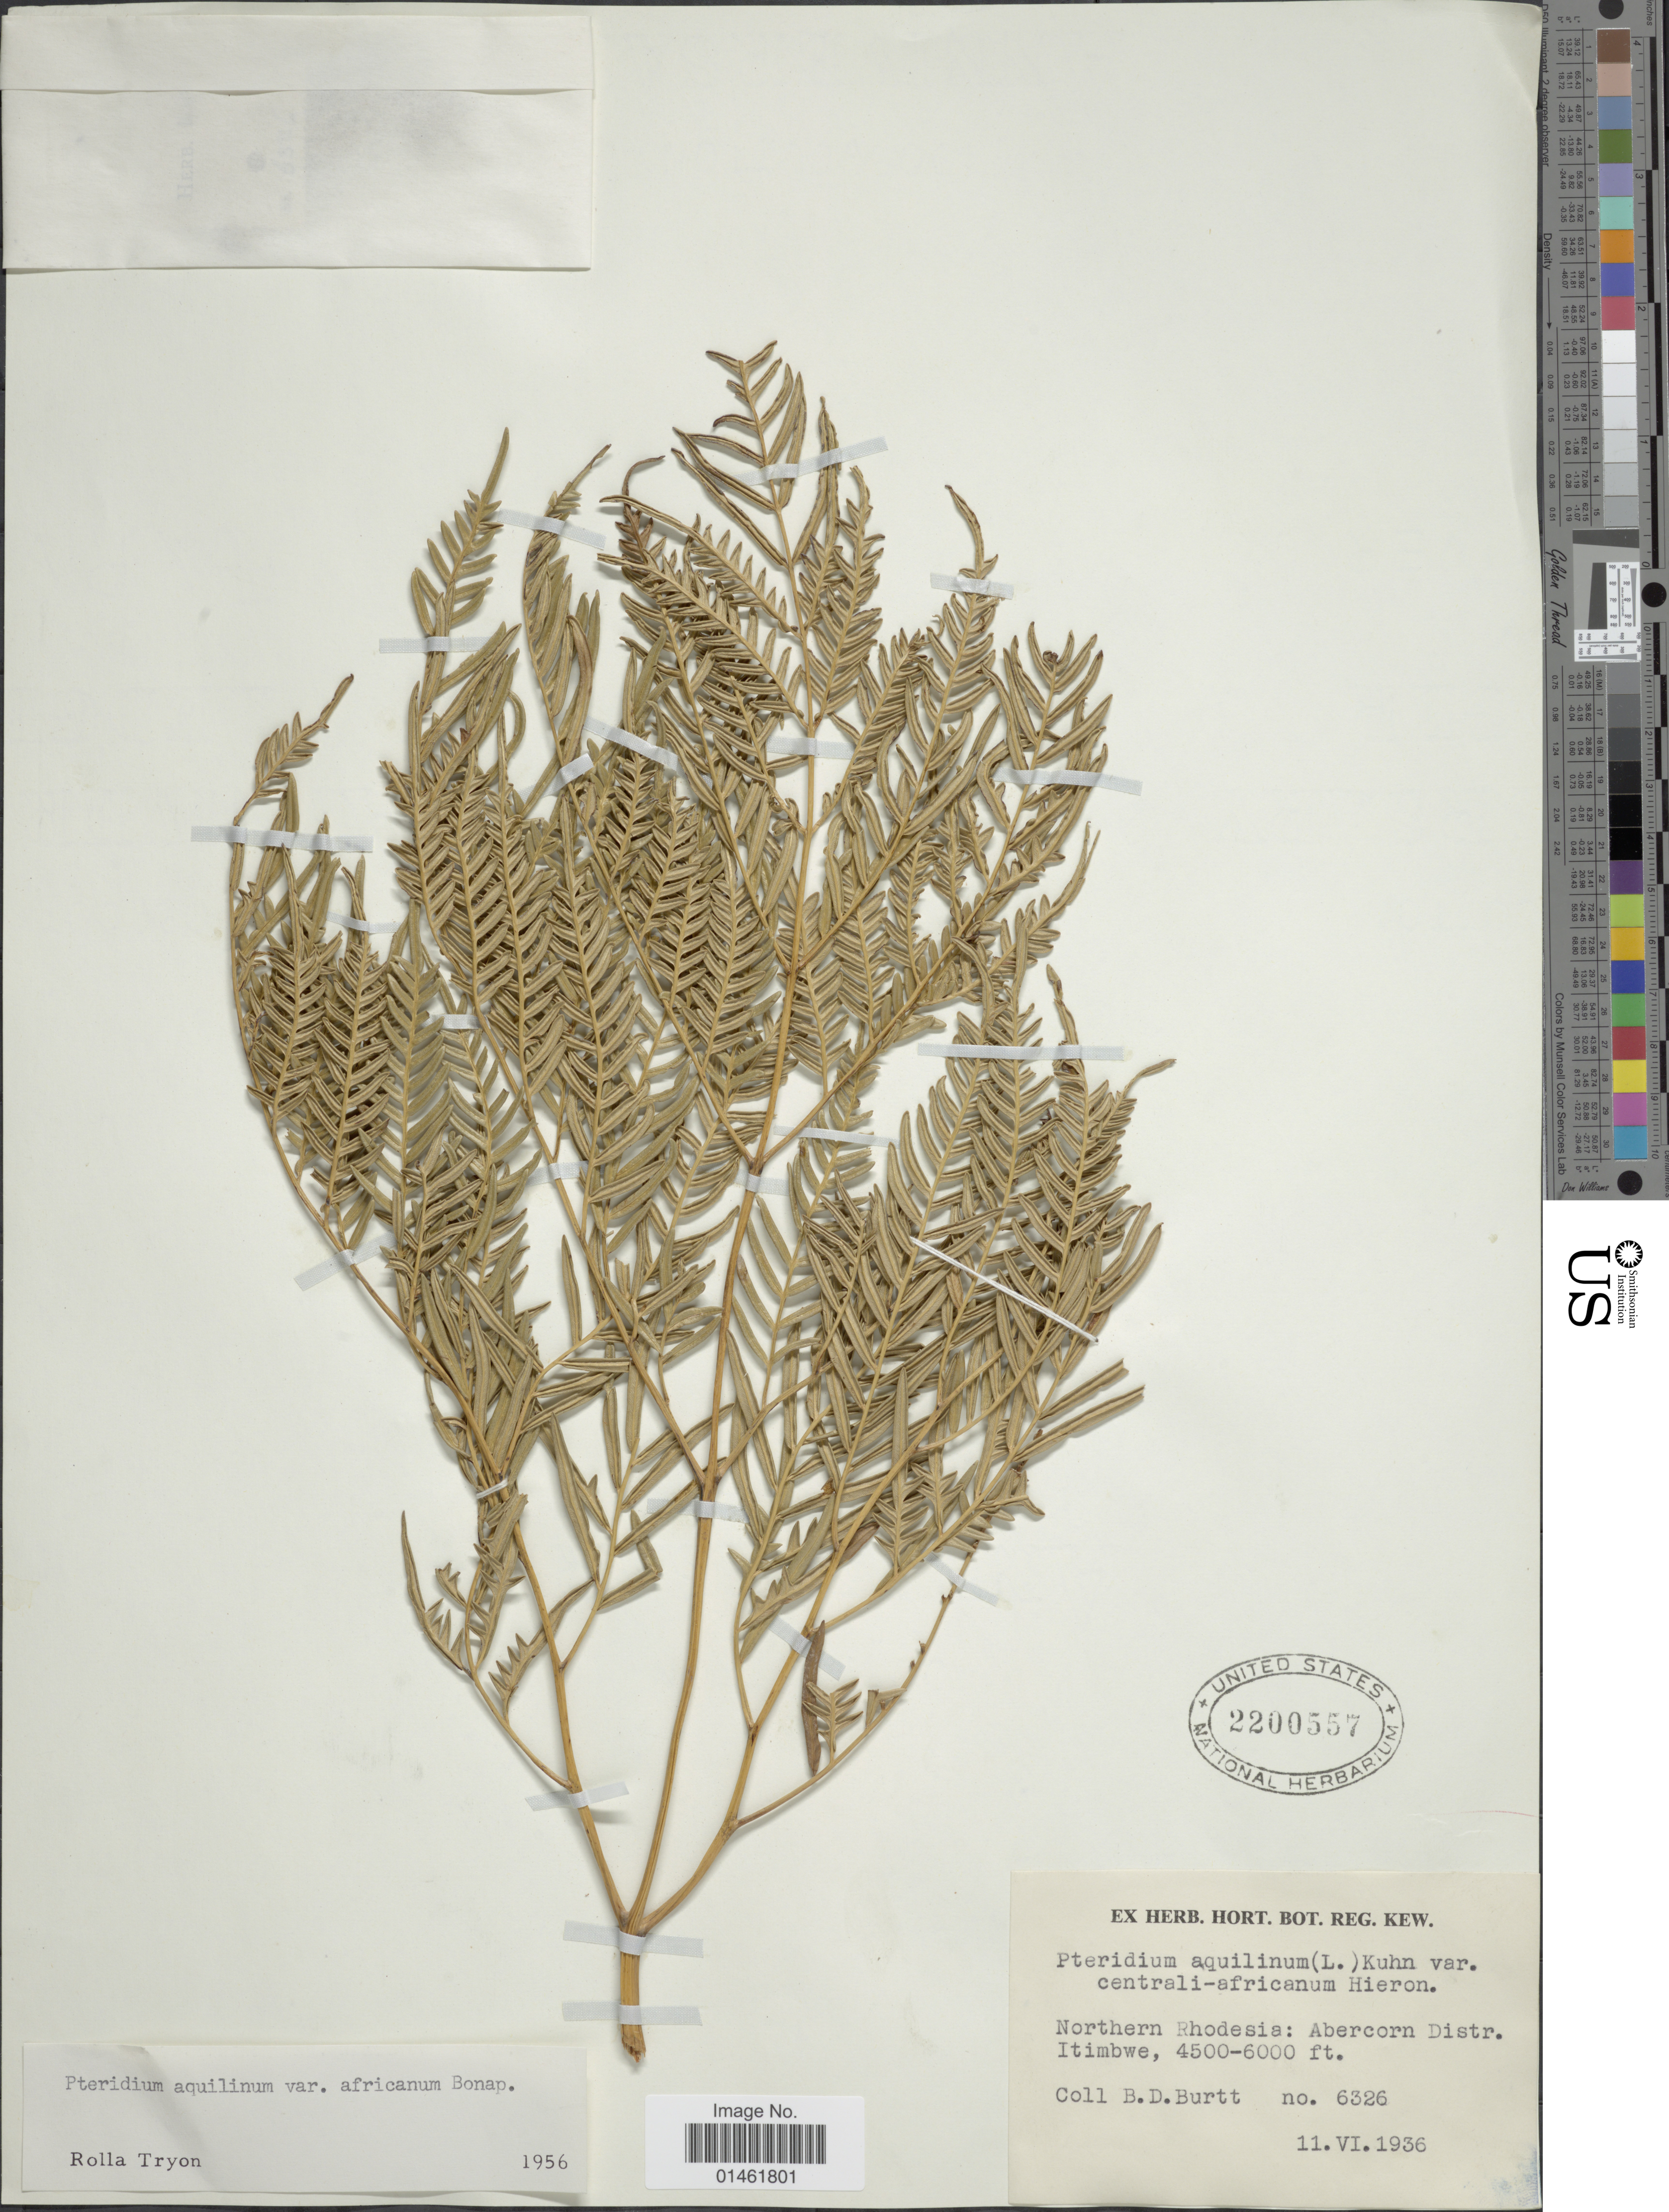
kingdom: Plantae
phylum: Tracheophyta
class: Polypodiopsida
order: Polypodiales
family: Dennstaedtiaceae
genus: Pteridium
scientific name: Pteridium aquilinum var. africanum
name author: (L.) Kuhn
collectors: B. D. Burtt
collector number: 6326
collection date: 1936-06-11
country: Zambia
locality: Northern Rhodesia: Abercorn Distr. Itimbwe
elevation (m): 1372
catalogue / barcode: US 2200557